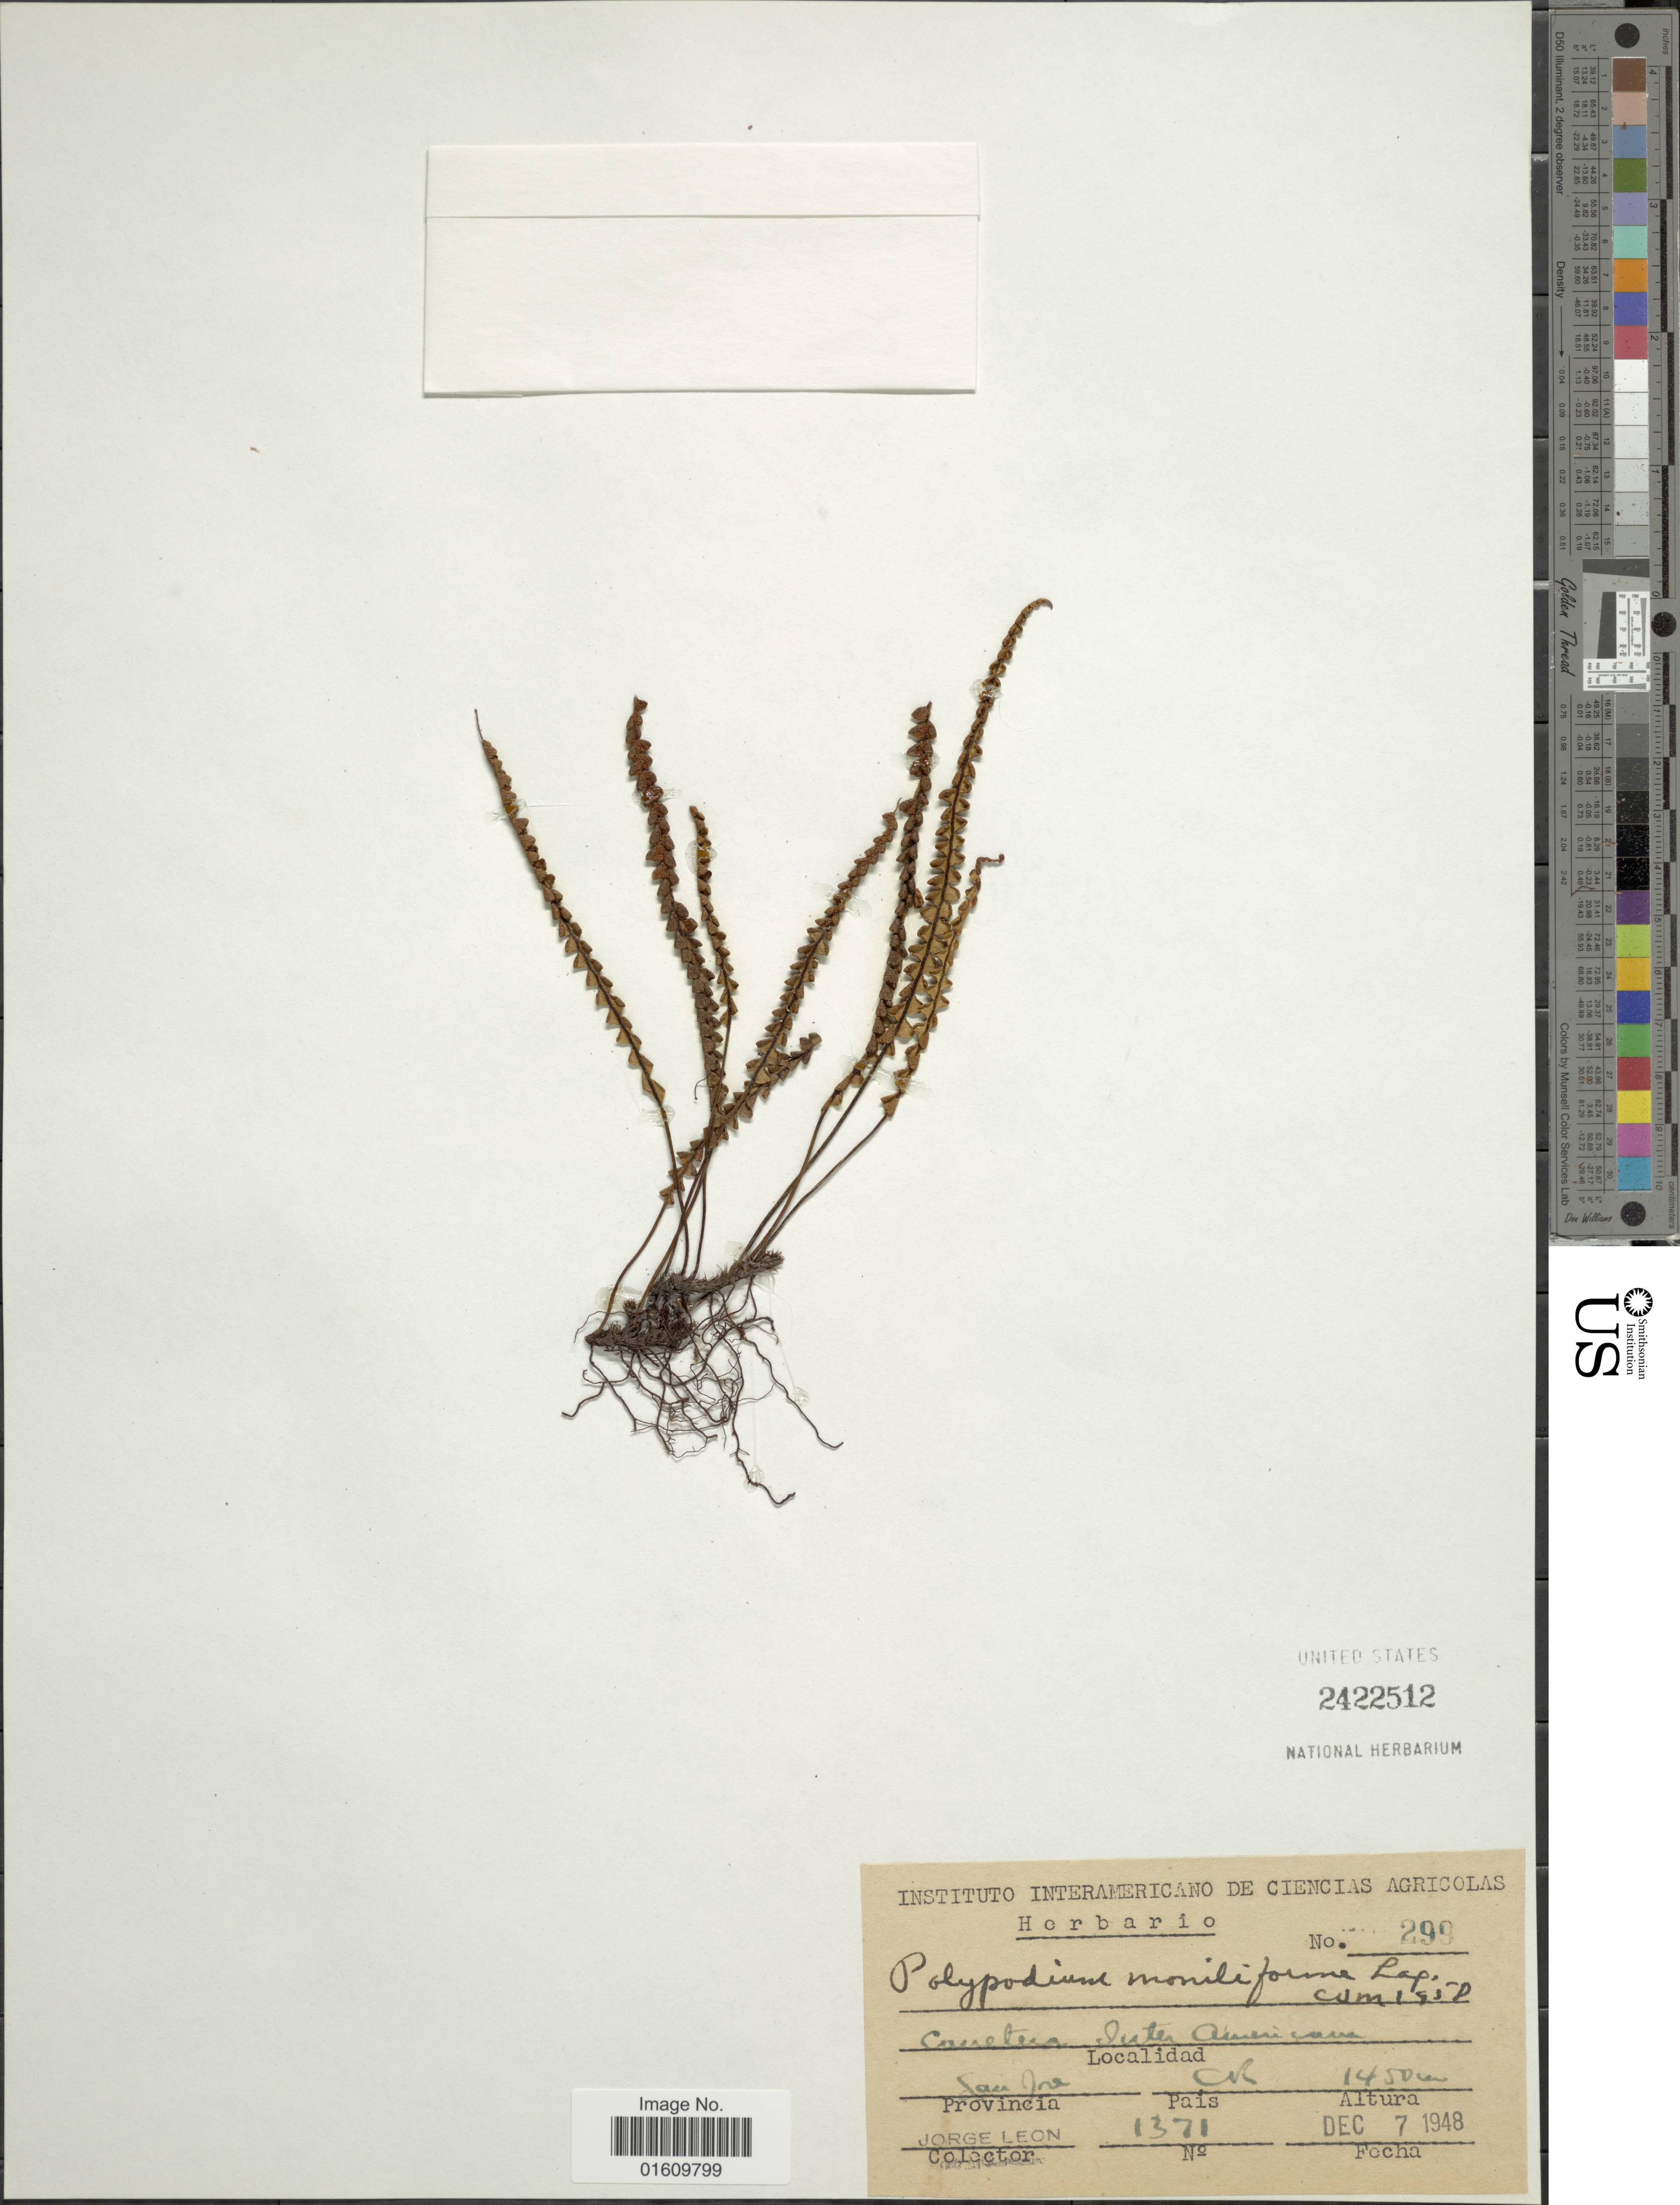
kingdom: Plantae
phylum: Tracheophyta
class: Polypodiopsida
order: Polypodiales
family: Polypodiaceae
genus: Melpomene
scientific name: Melpomene moniliformis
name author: (Lag. ex Sw.) A.R. Sm. & R.C. Moran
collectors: J. León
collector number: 1371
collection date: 1948-12-07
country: Costa Rica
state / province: San José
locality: Carretera Interamericana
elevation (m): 1450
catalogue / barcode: US 2422512